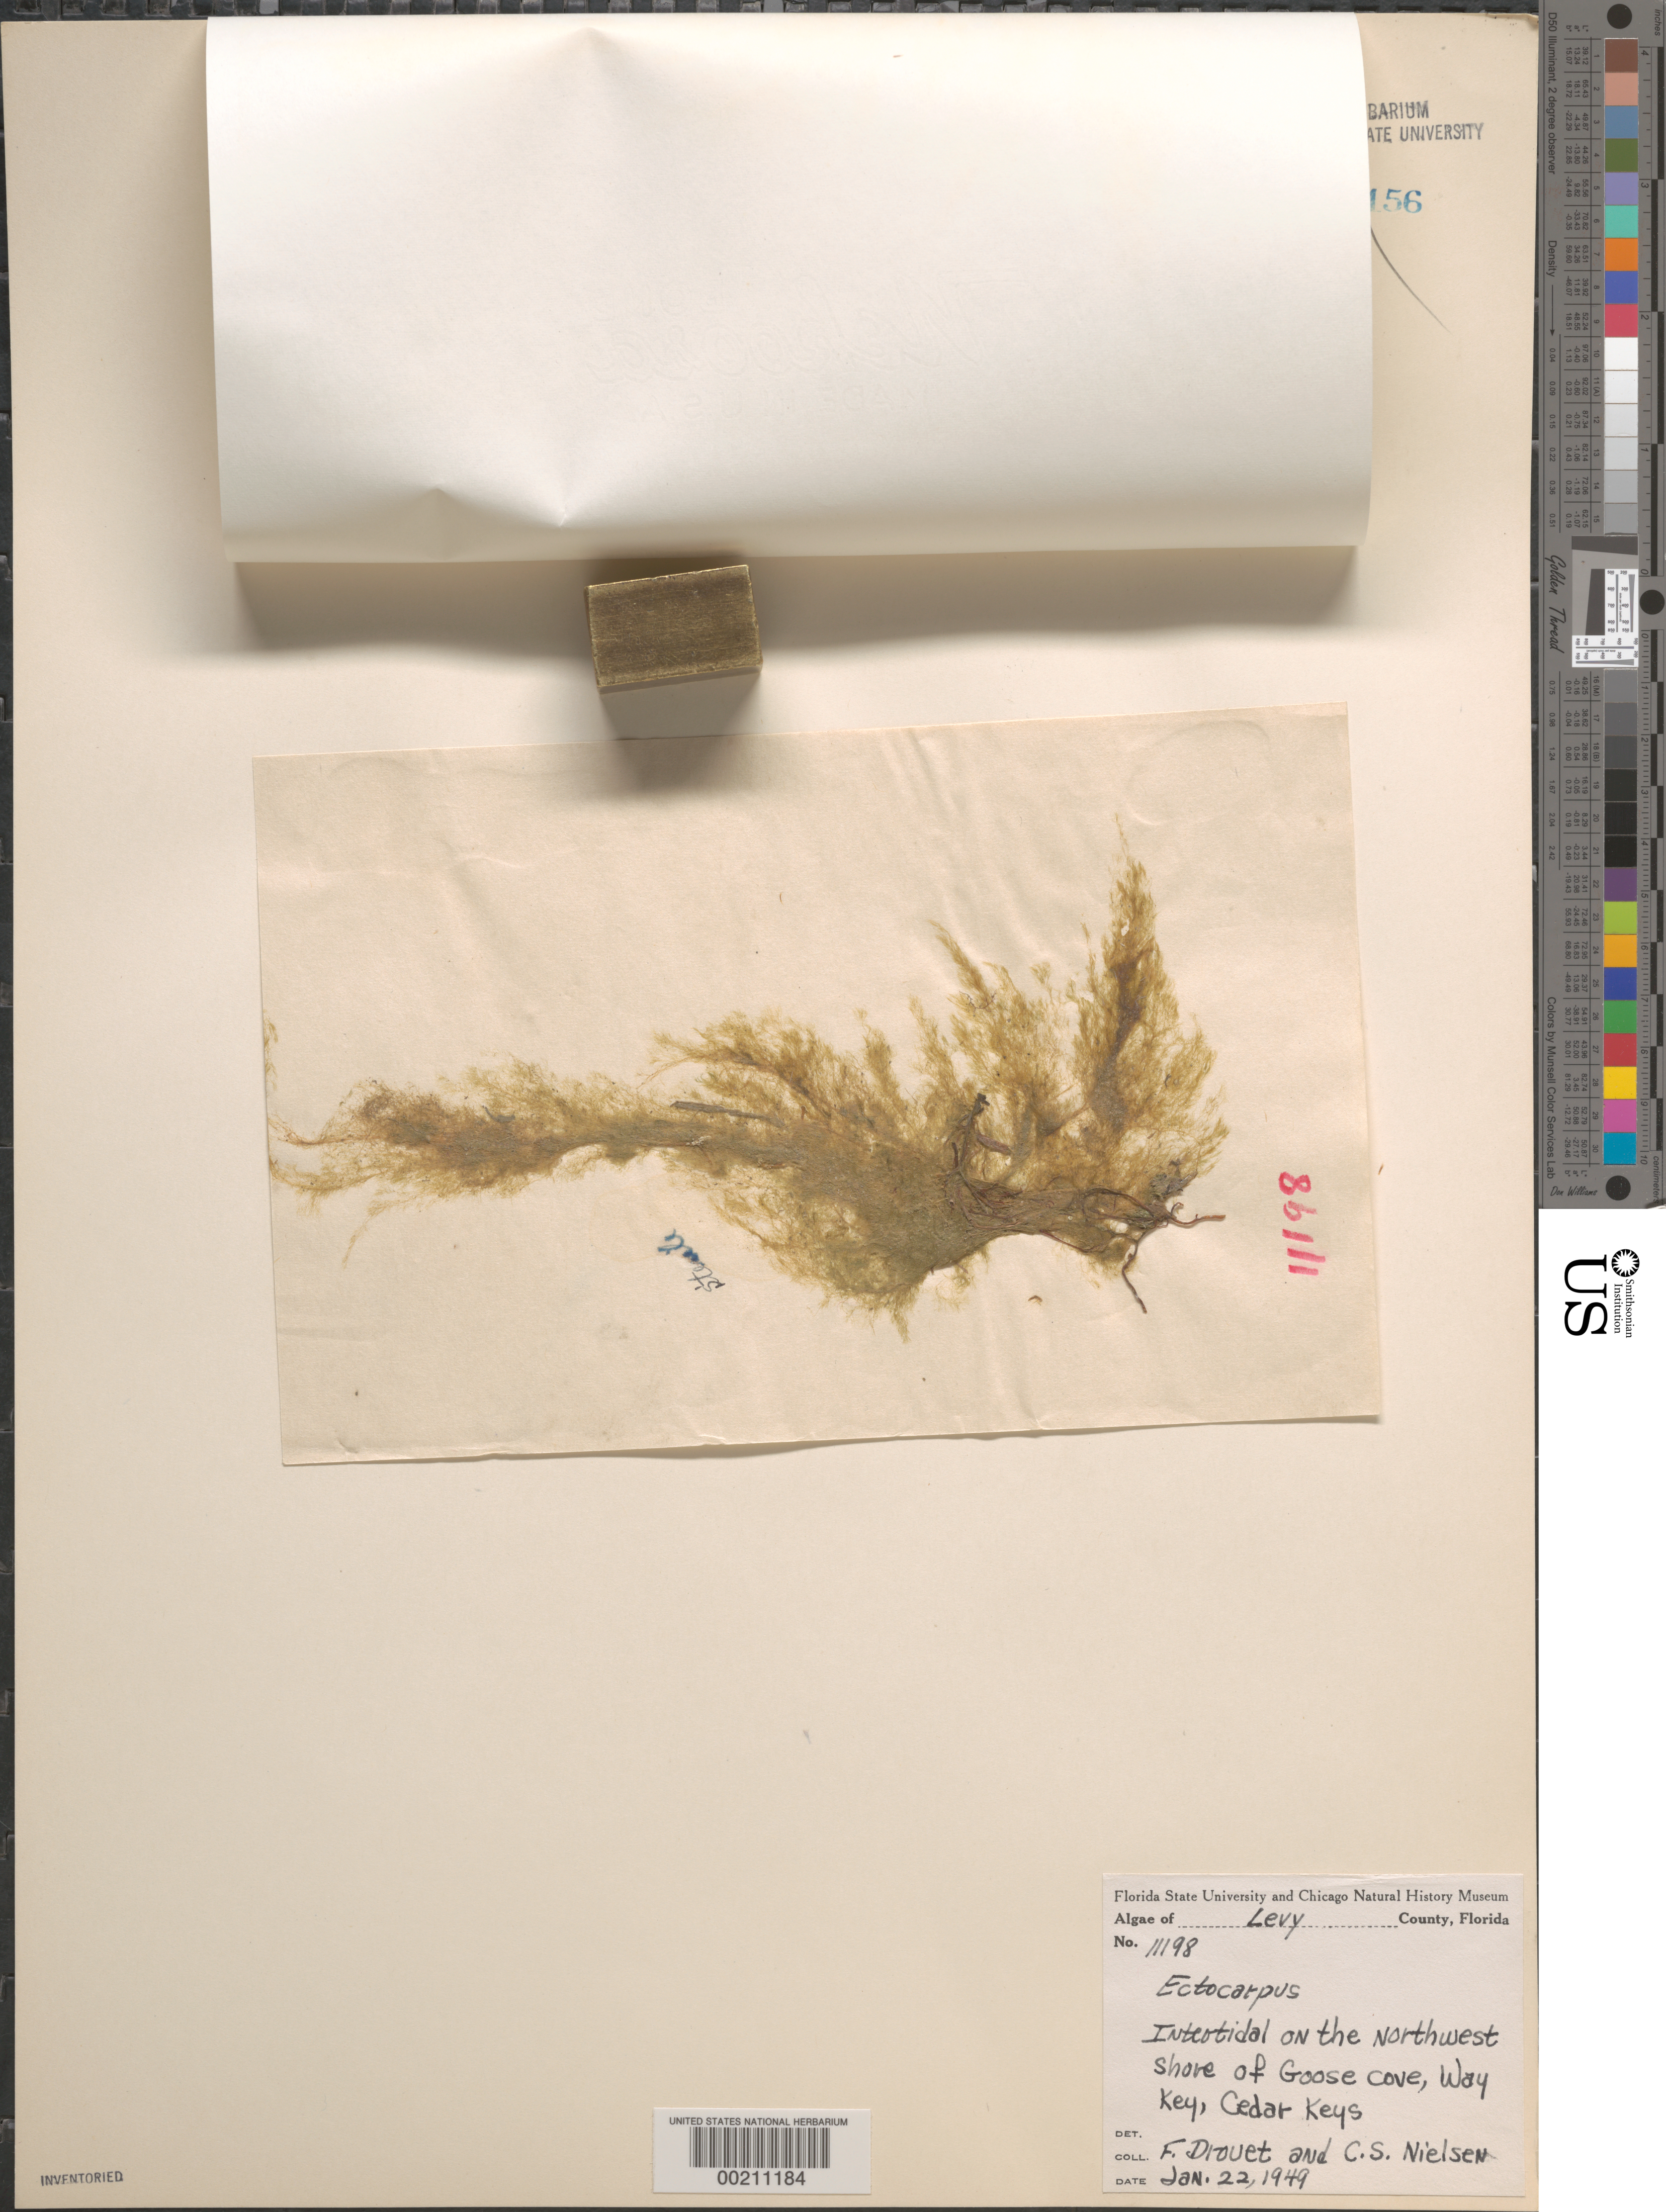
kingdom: Chromista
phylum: Ochrophyta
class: Phaeophyceae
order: Ectocarpales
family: Ectocarpaceae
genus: Ectocarpus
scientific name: Ectocarpus sp.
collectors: F. E. Drouet & C. S. Nielsen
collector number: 11198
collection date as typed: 22 Jan 1949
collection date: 1949-01-22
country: United States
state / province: Florida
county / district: Levy County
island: Way Key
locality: Goose Cove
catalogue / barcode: US 20931